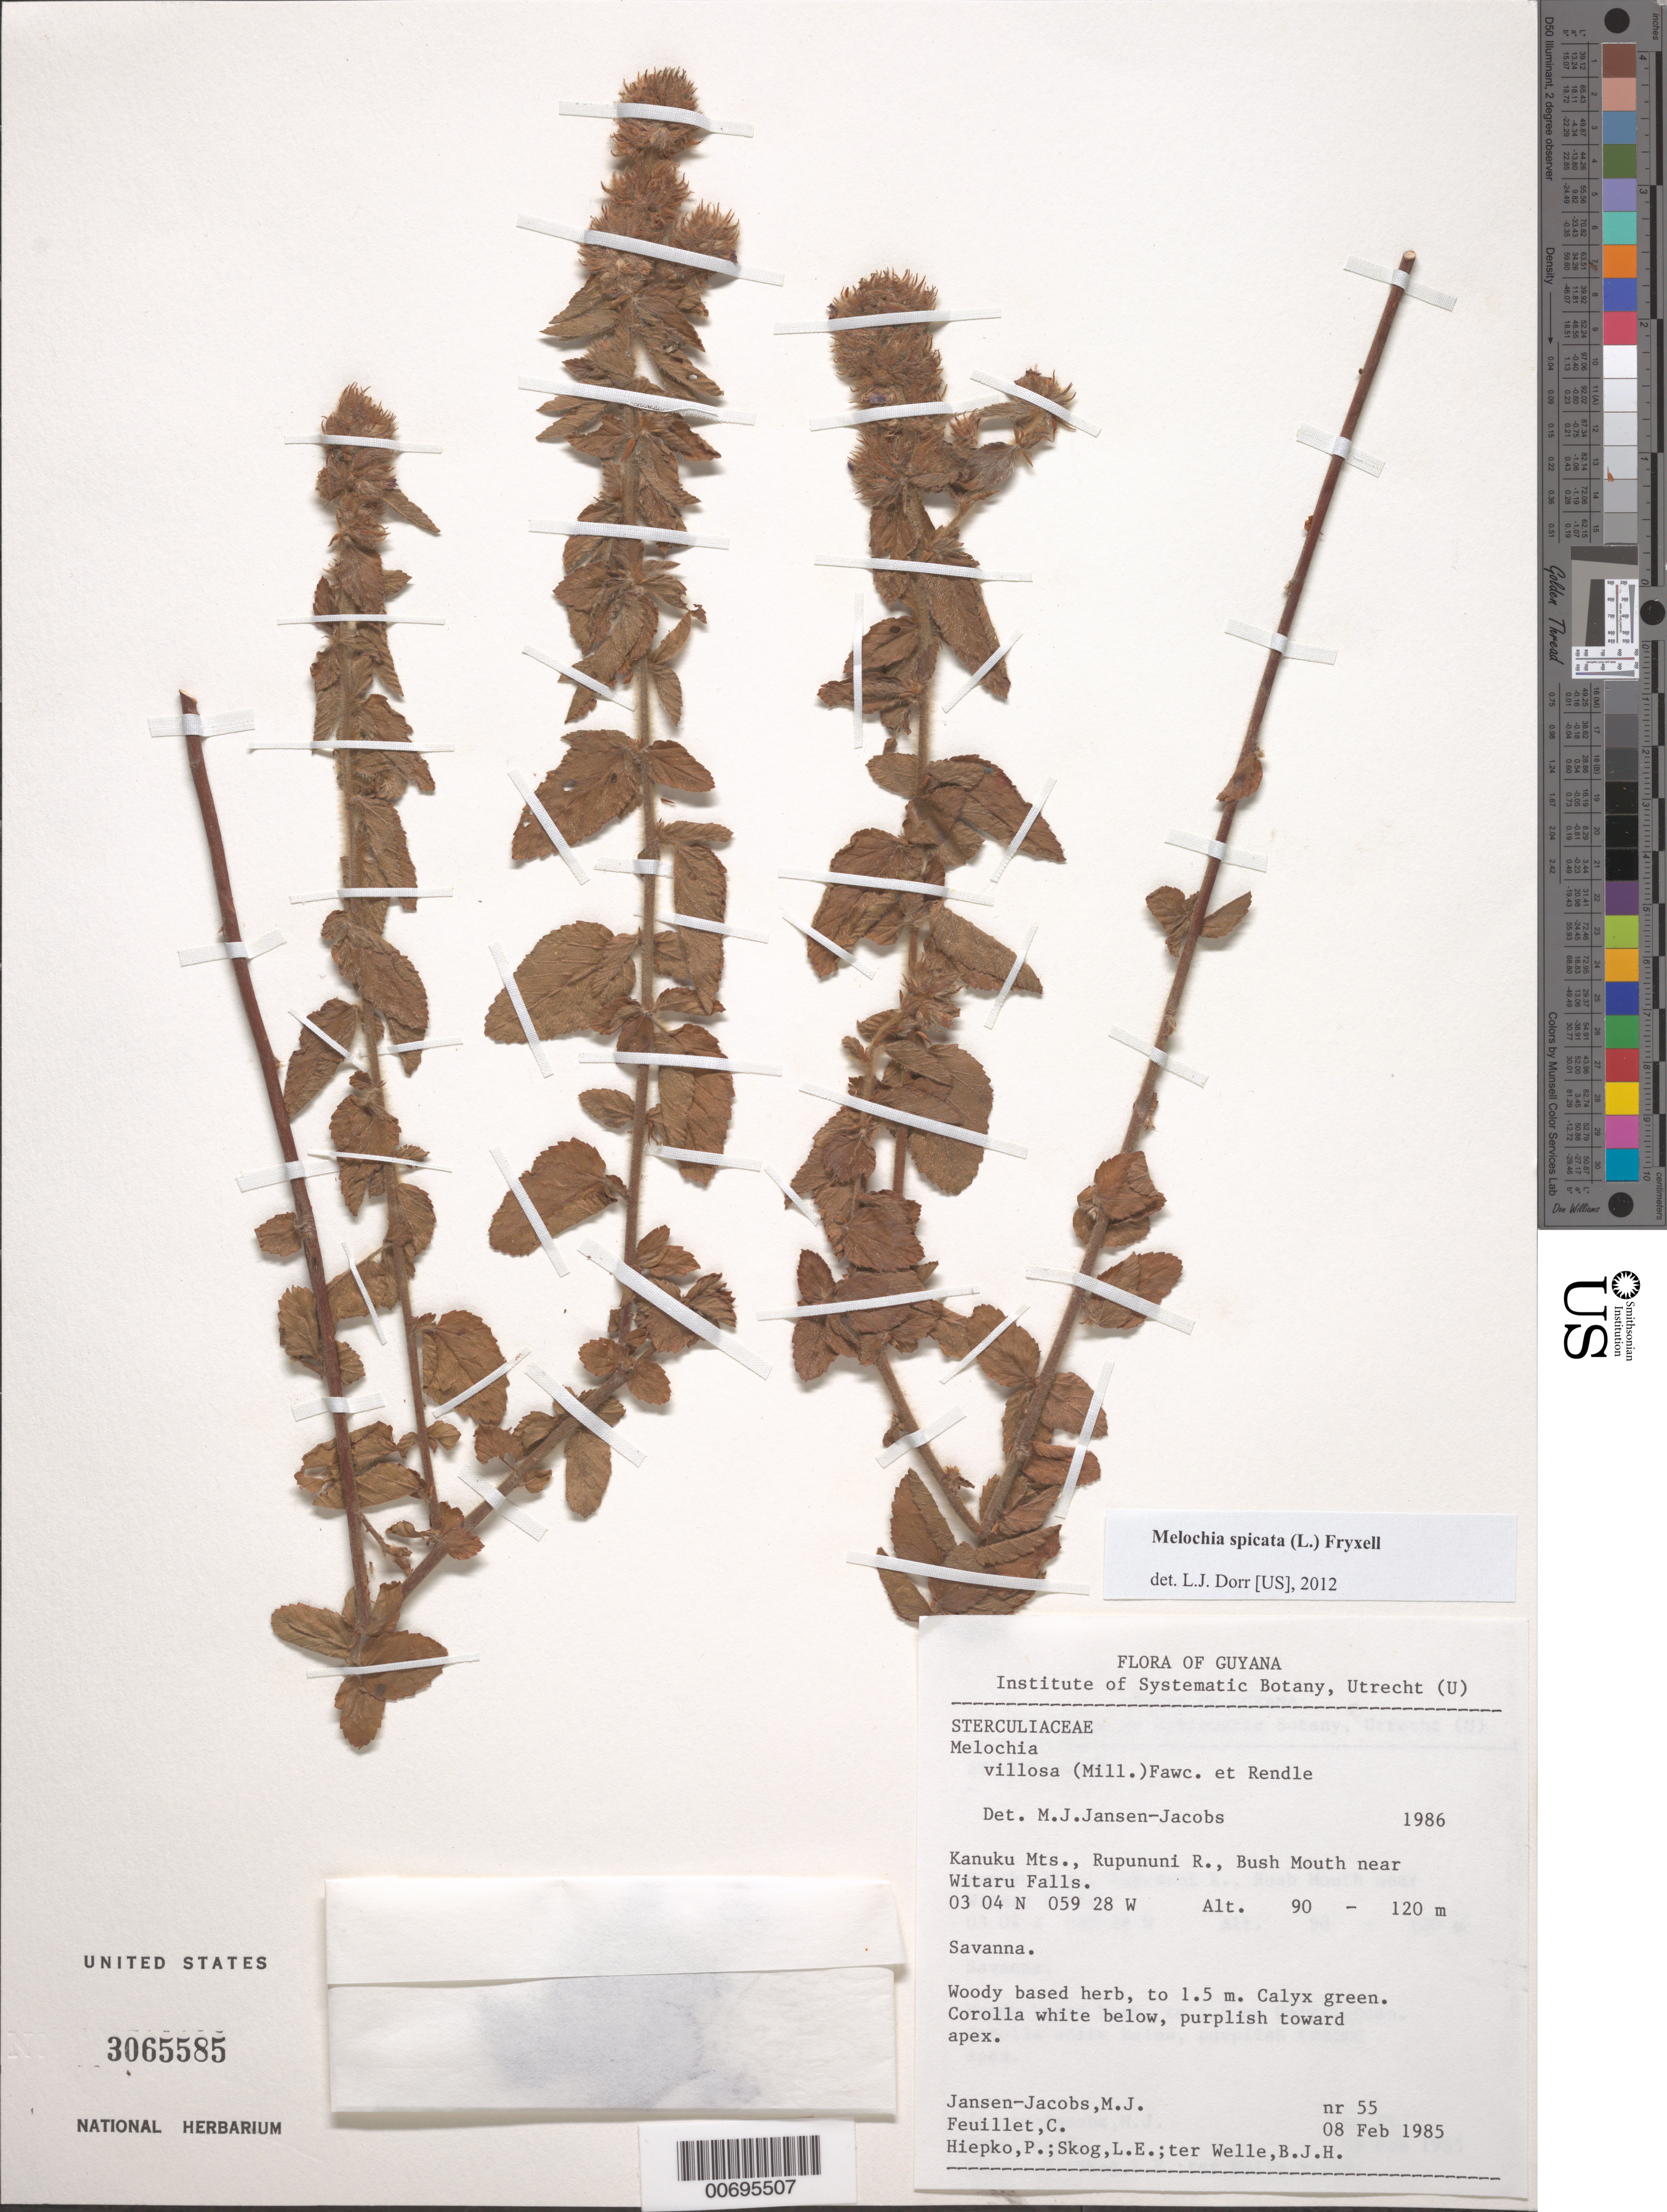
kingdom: Plantae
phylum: Tracheophyta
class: Magnoliopsida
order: Malvales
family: Malvaceae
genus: Melochia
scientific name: Melochia spicata var. spicata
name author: (L.) Fryxell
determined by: Dorr, L. J., (BOT), Smithsonian Institution - National Museum of Natural History (UNITED STATES)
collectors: M. J. Jansen-Jacobs, C. Feuillet, P. H. Hiepko, L. E. Skog & B. Welle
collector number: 55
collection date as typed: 8-Feb-85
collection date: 1985-02-08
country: Guyana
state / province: U. Takutu-U. Essequibo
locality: Kanuku Mts., Rupununi R., Bush Mouth near Witaru Falls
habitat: Savanna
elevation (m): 90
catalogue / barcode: US 3065585